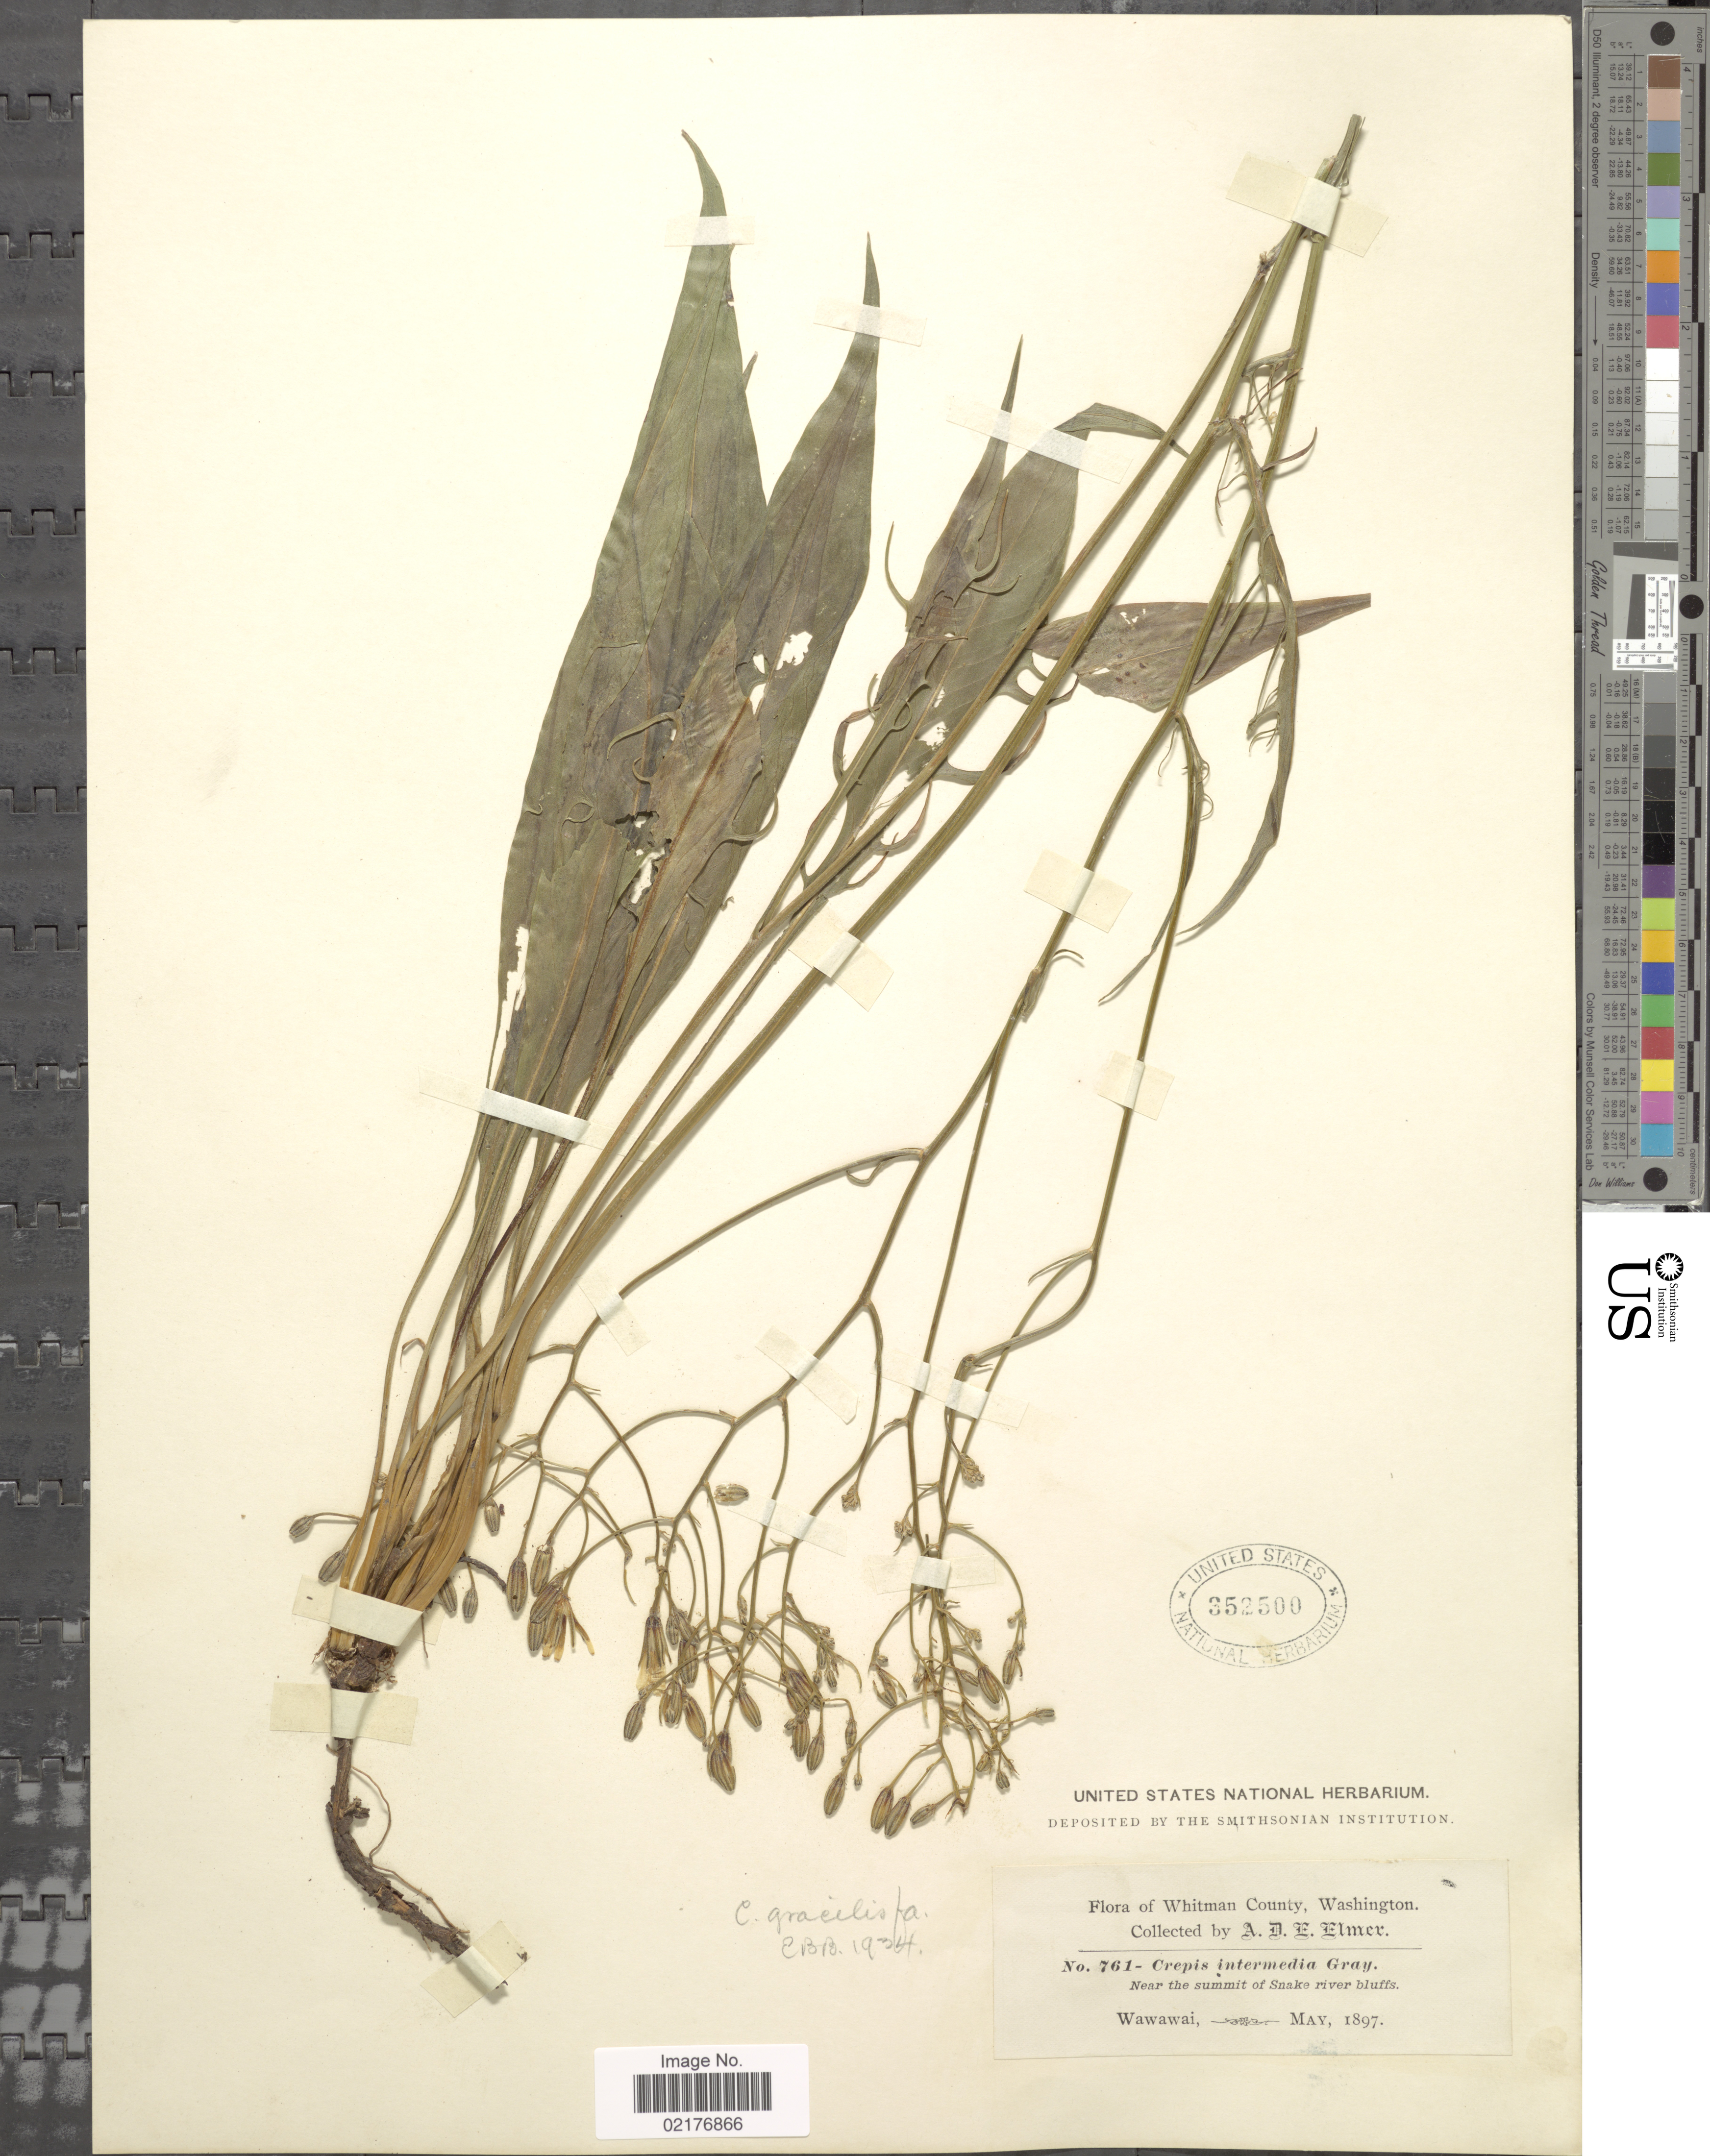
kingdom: Plantae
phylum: Tracheophyta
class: Magnoliopsida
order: Asterales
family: Asteraceae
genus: Crepis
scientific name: Crepis atribarba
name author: A. Heller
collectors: A. D. E. Elmer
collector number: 761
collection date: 1897-05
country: United States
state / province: Washington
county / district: Whitman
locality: Whitman County, Washington, Near the summit of Snake river bluffs, Wawawai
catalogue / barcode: US 352500